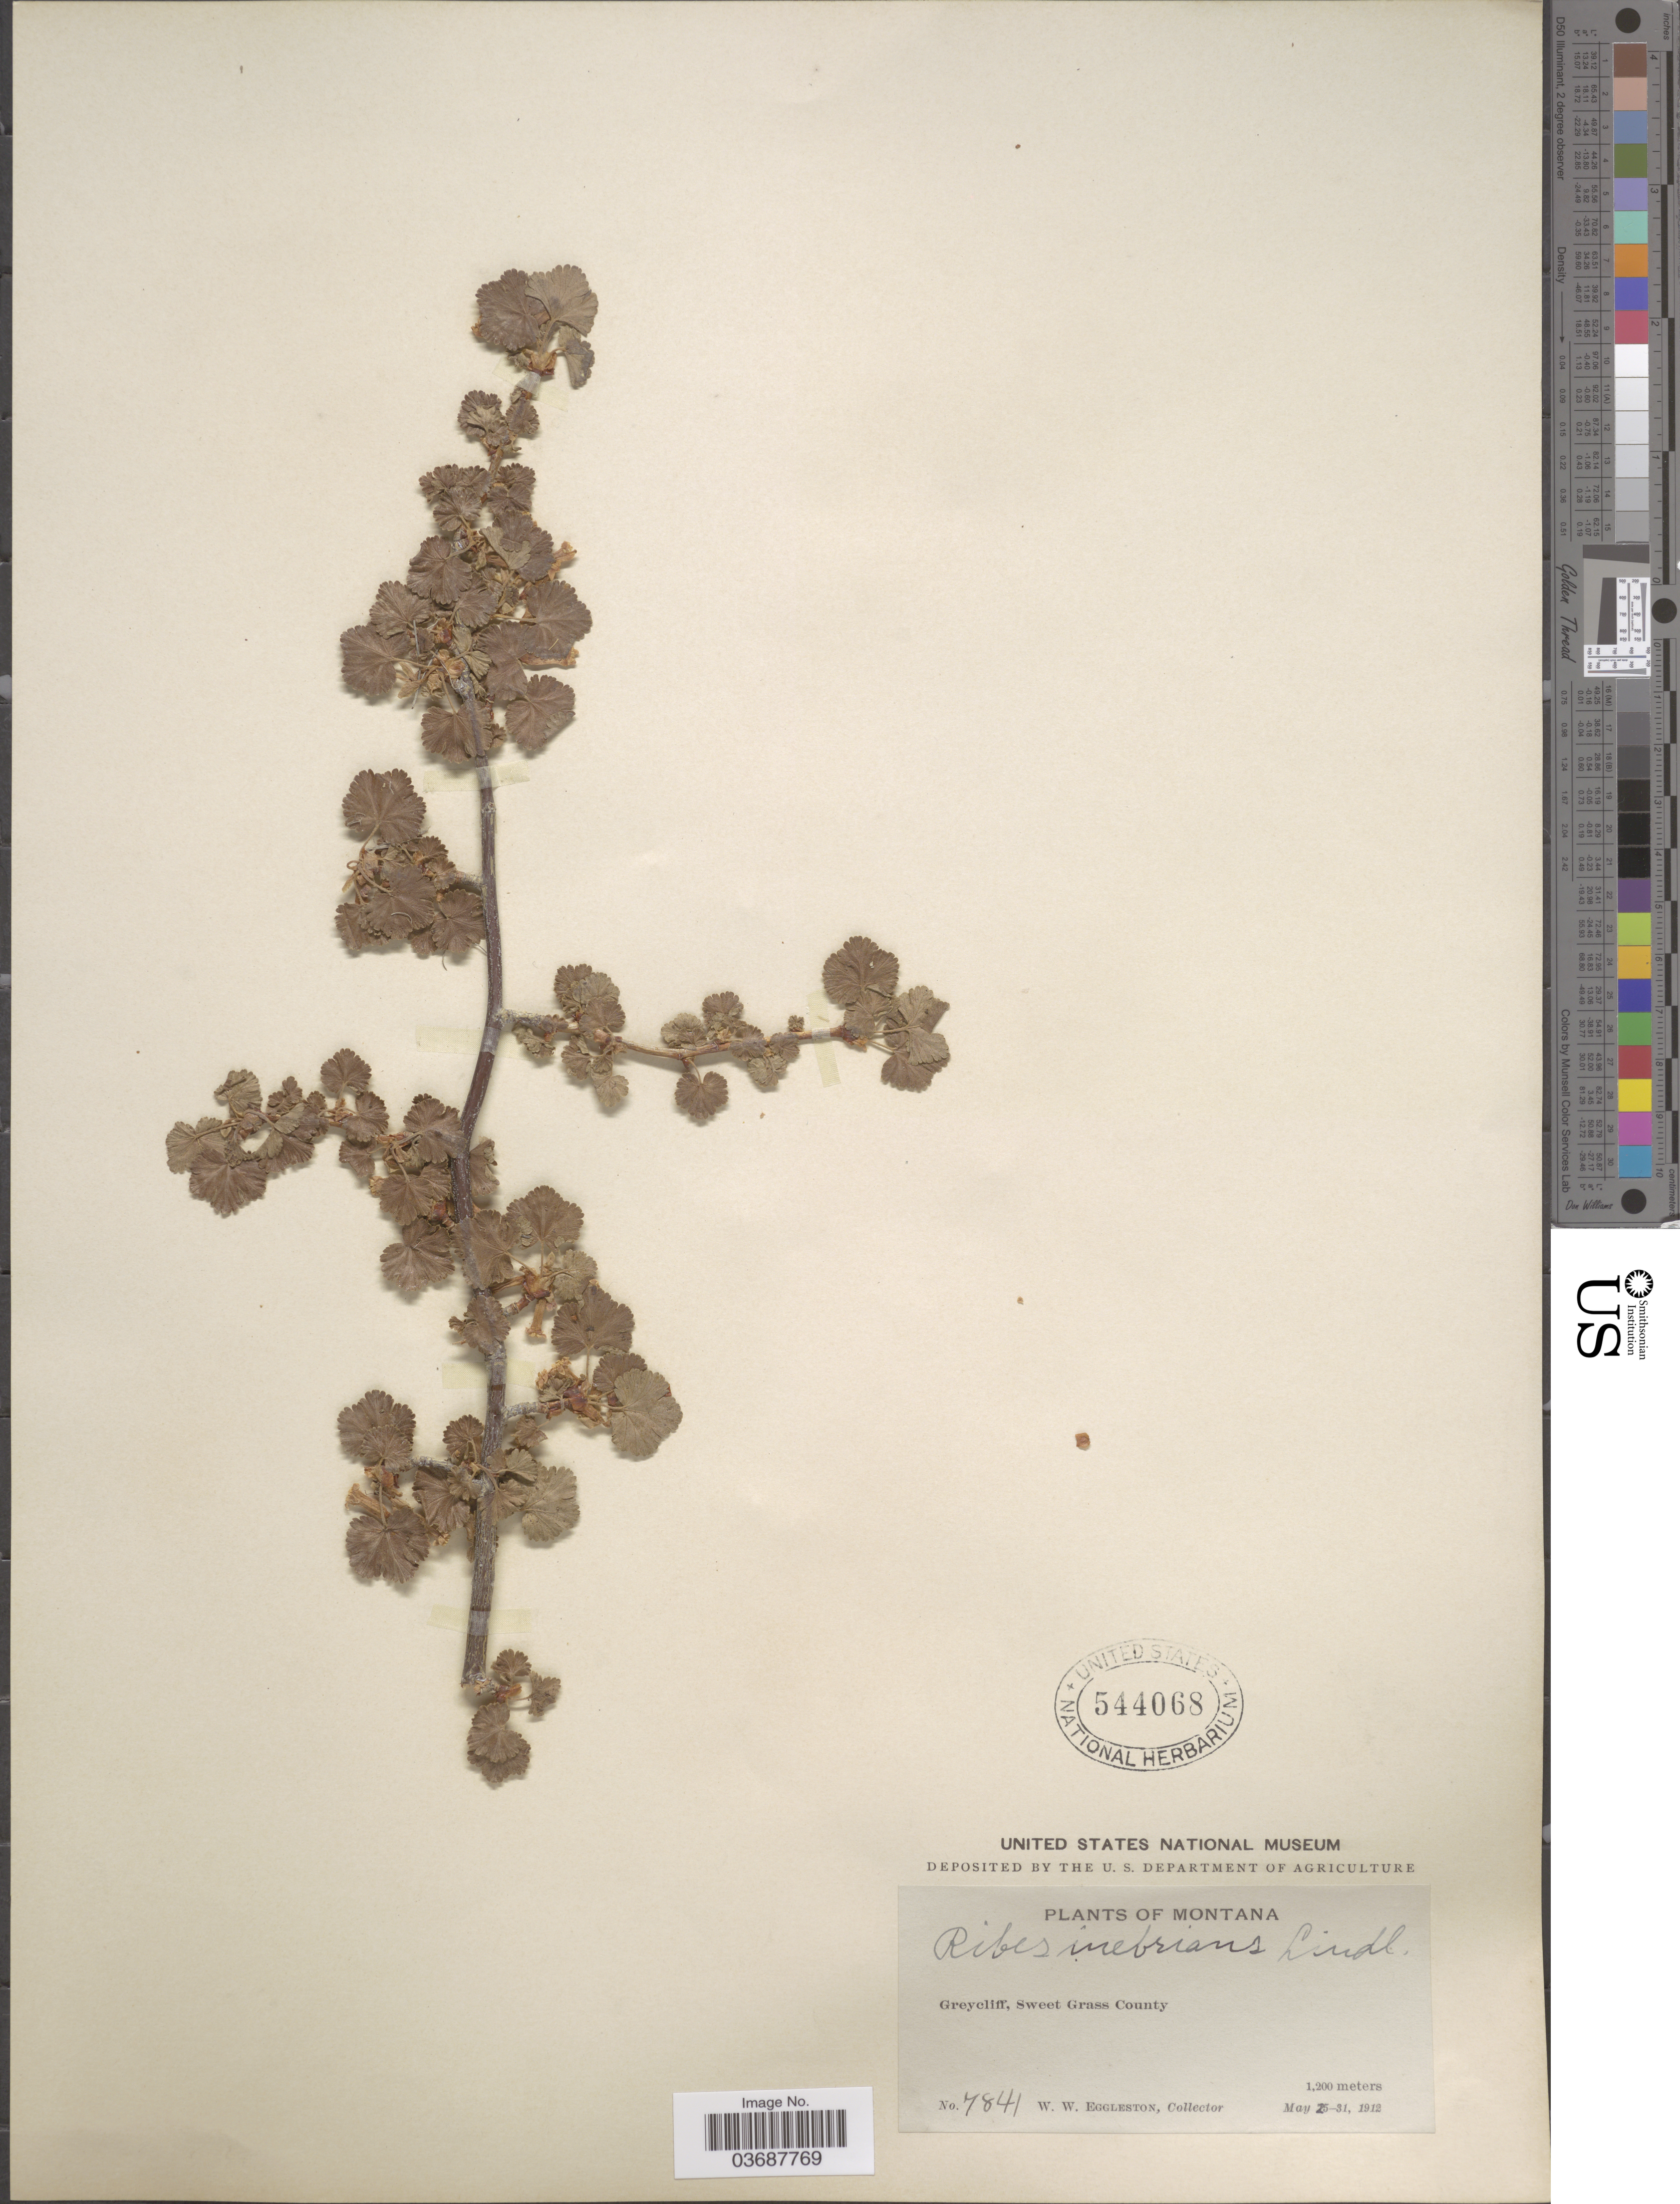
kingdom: Plantae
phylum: Tracheophyta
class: Magnoliopsida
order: Saxifragales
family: Grossulariaceae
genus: Ribes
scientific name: Ribes inebrians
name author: Lindl.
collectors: W. W. Eggleston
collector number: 7841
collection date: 1912-05-25/1912-05-31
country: United States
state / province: Montana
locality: Greycliff, Sweet Grass County.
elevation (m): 1200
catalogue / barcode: US 544068